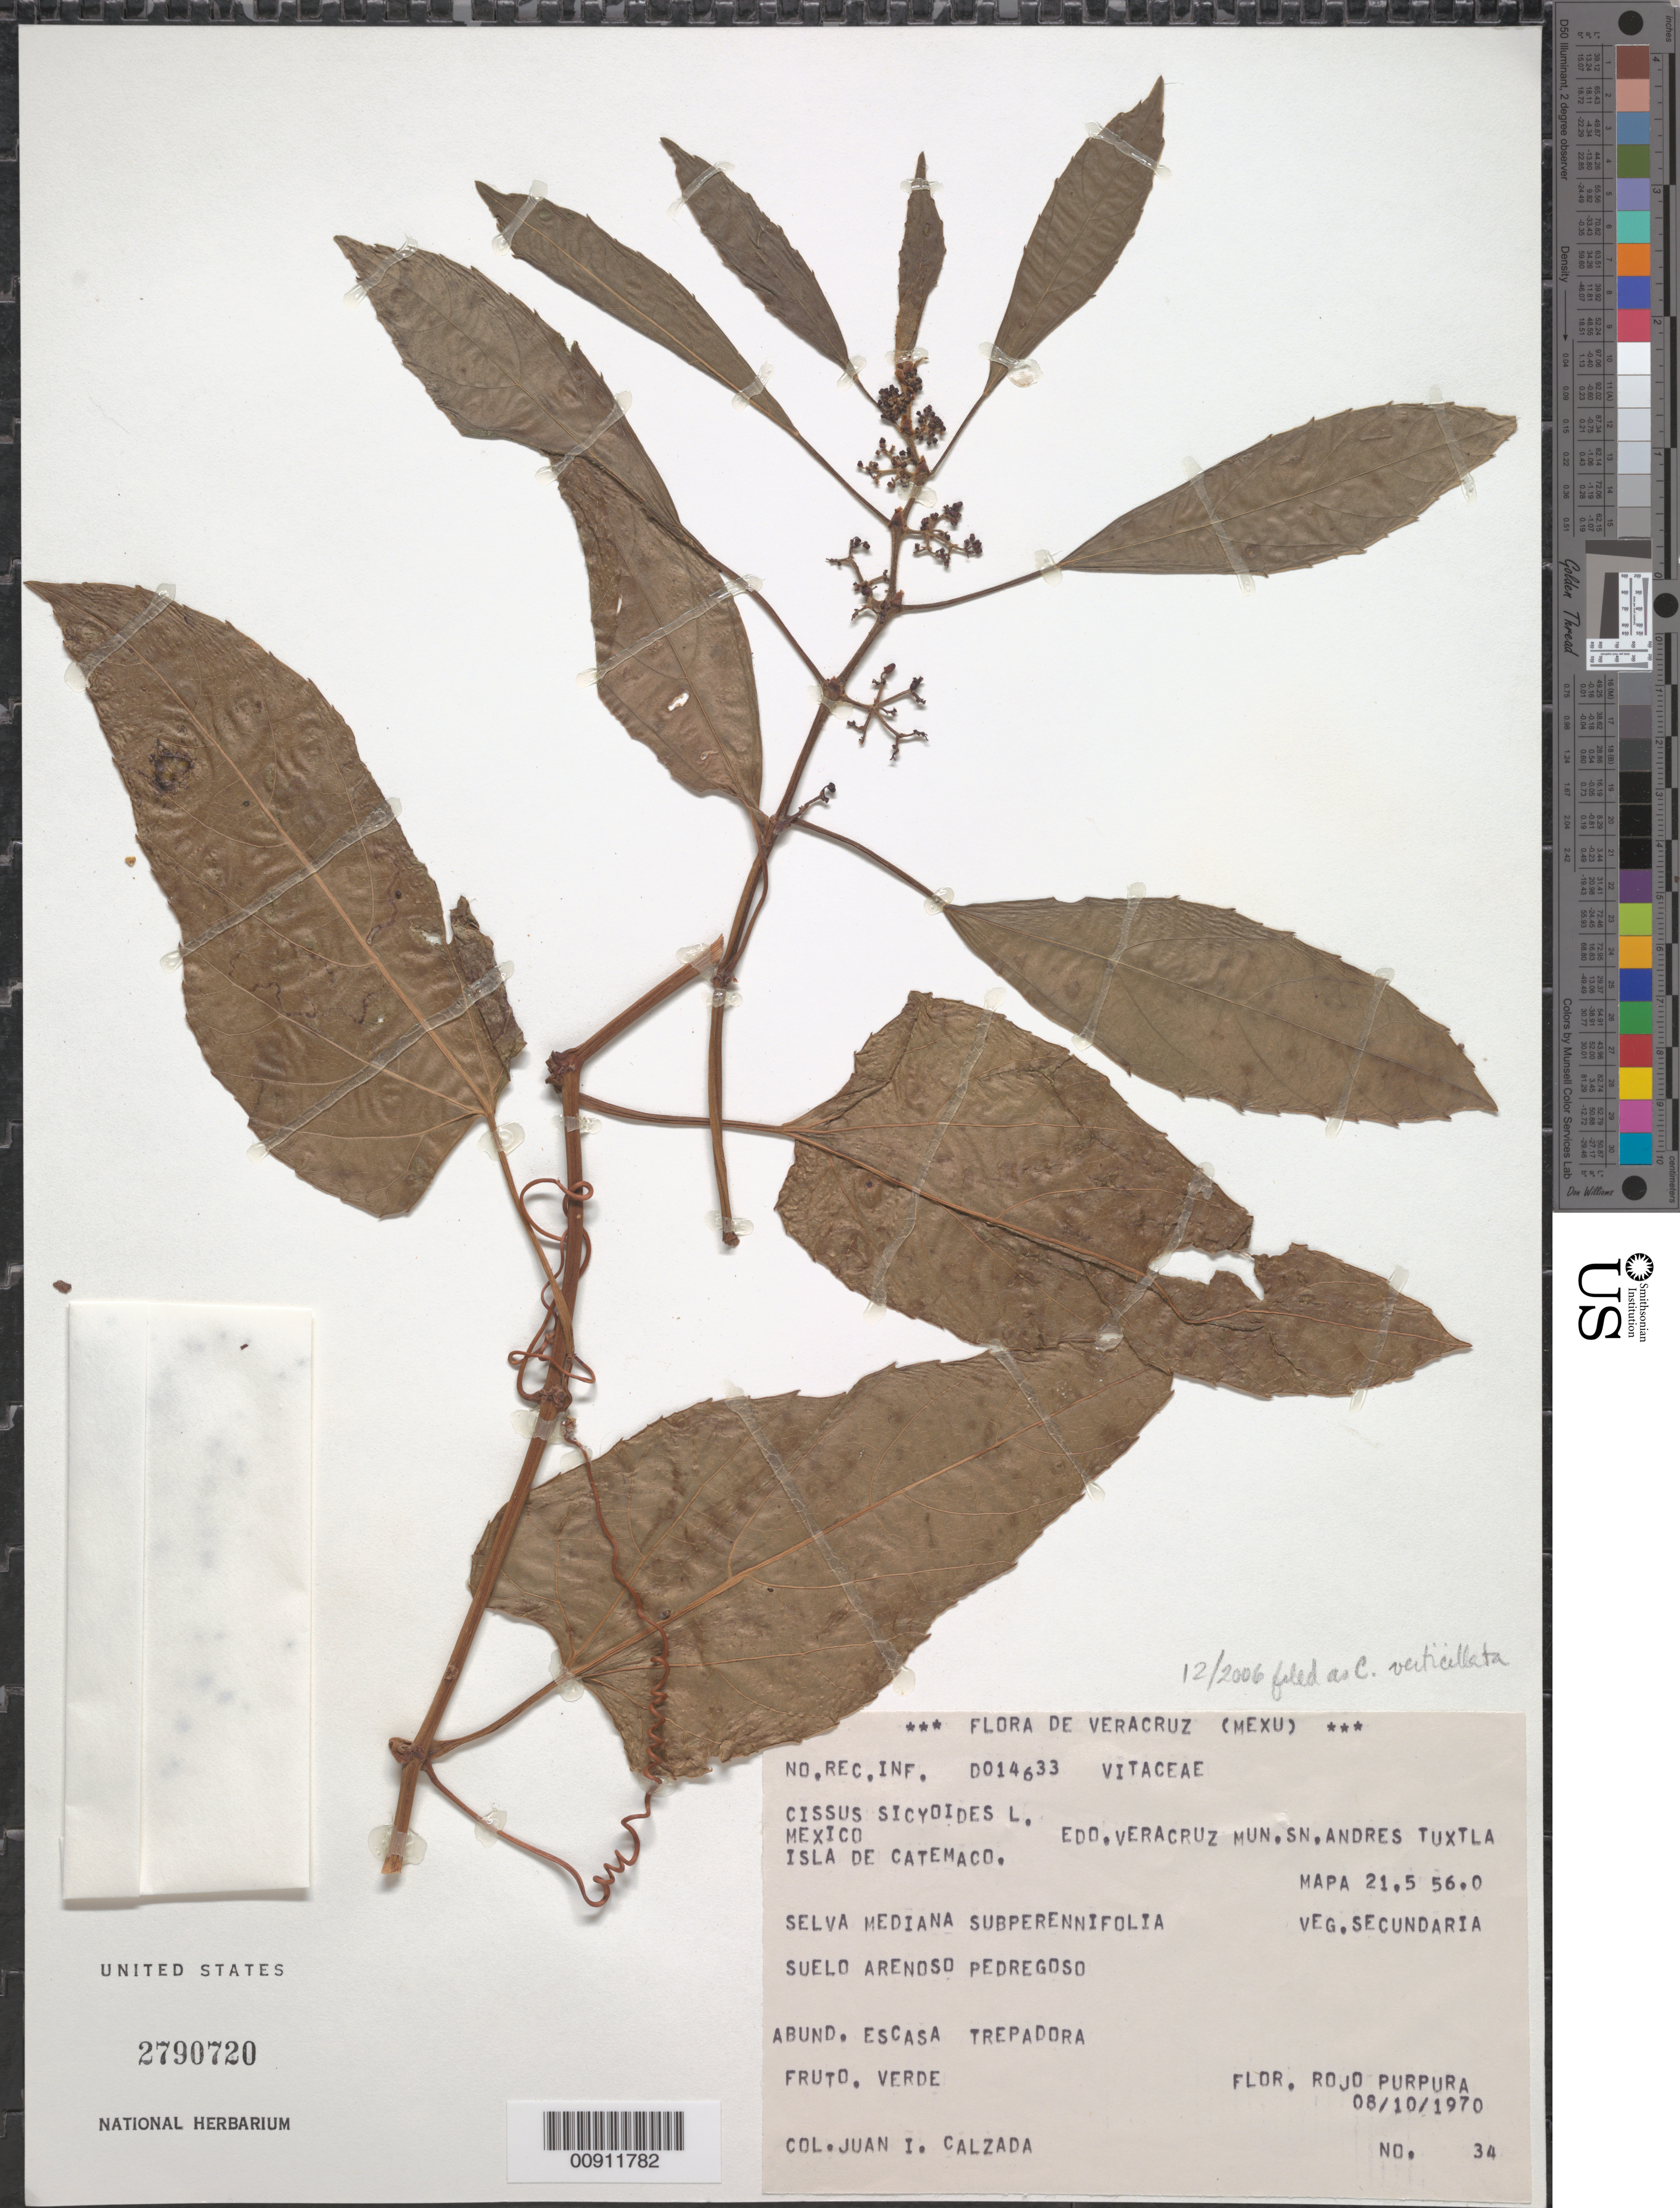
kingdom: Plantae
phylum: Tracheophyta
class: Magnoliopsida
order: Vitales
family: Vitaceae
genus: Cissus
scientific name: Cissus verticillata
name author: (L.) Nicolson & C.E. Jarvis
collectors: J. I. Calzada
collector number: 34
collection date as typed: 08 Oct 1970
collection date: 1970-10-08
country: Mexico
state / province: Veracruz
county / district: San Andrés Tuxtla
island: Isla de Catemaco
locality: Isla de Catemaco. Edo. Veracruz, Mun. Sn. Andrés Tuxtla. Mapa 21.5 56.0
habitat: Selva mediana subperennifolia. Veg. secundaria. Suelo arenoso pedregoso.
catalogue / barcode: US 2790720